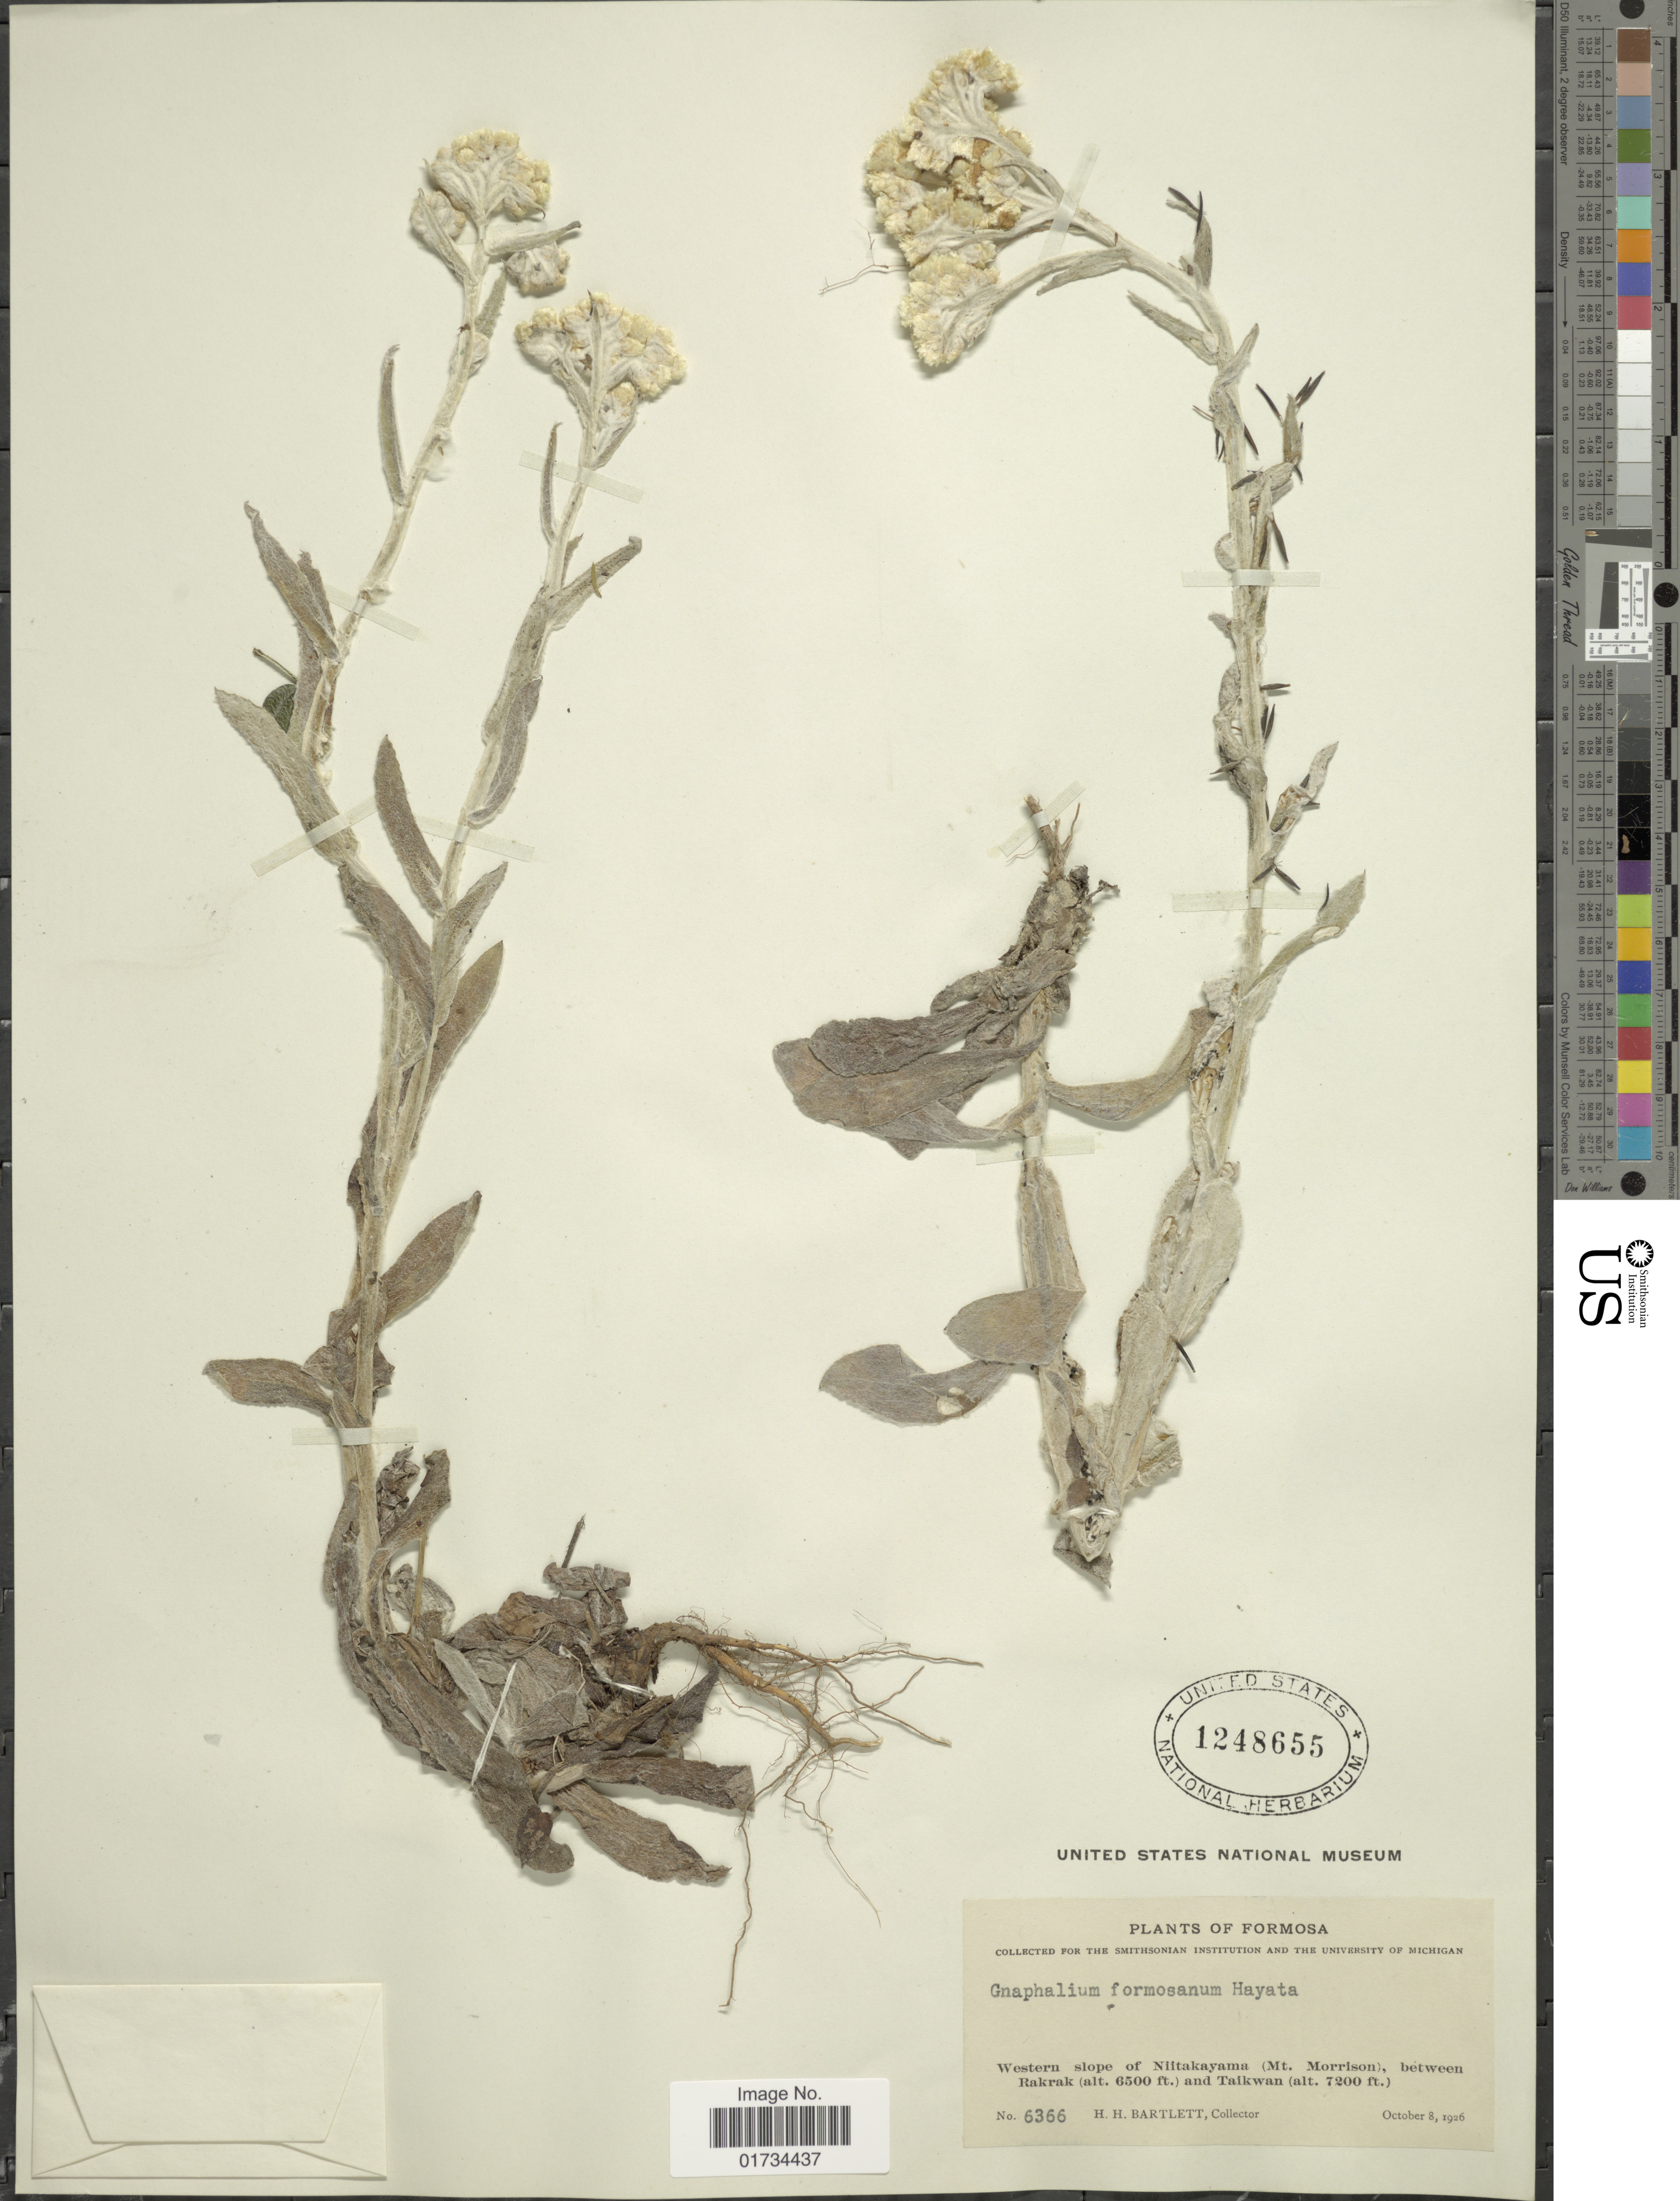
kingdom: Plantae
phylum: Tracheophyta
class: Magnoliopsida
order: Asterales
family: Asteraceae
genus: Anaphalis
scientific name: Anaphalis adnata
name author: DC.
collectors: H. H. Bartlett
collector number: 6366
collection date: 1916-10-08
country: Taiwan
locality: Formosa. Western slope of Niitakayama (Mt. Morrison), between Rakrak and Taikwan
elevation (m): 1981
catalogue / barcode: US 1248655